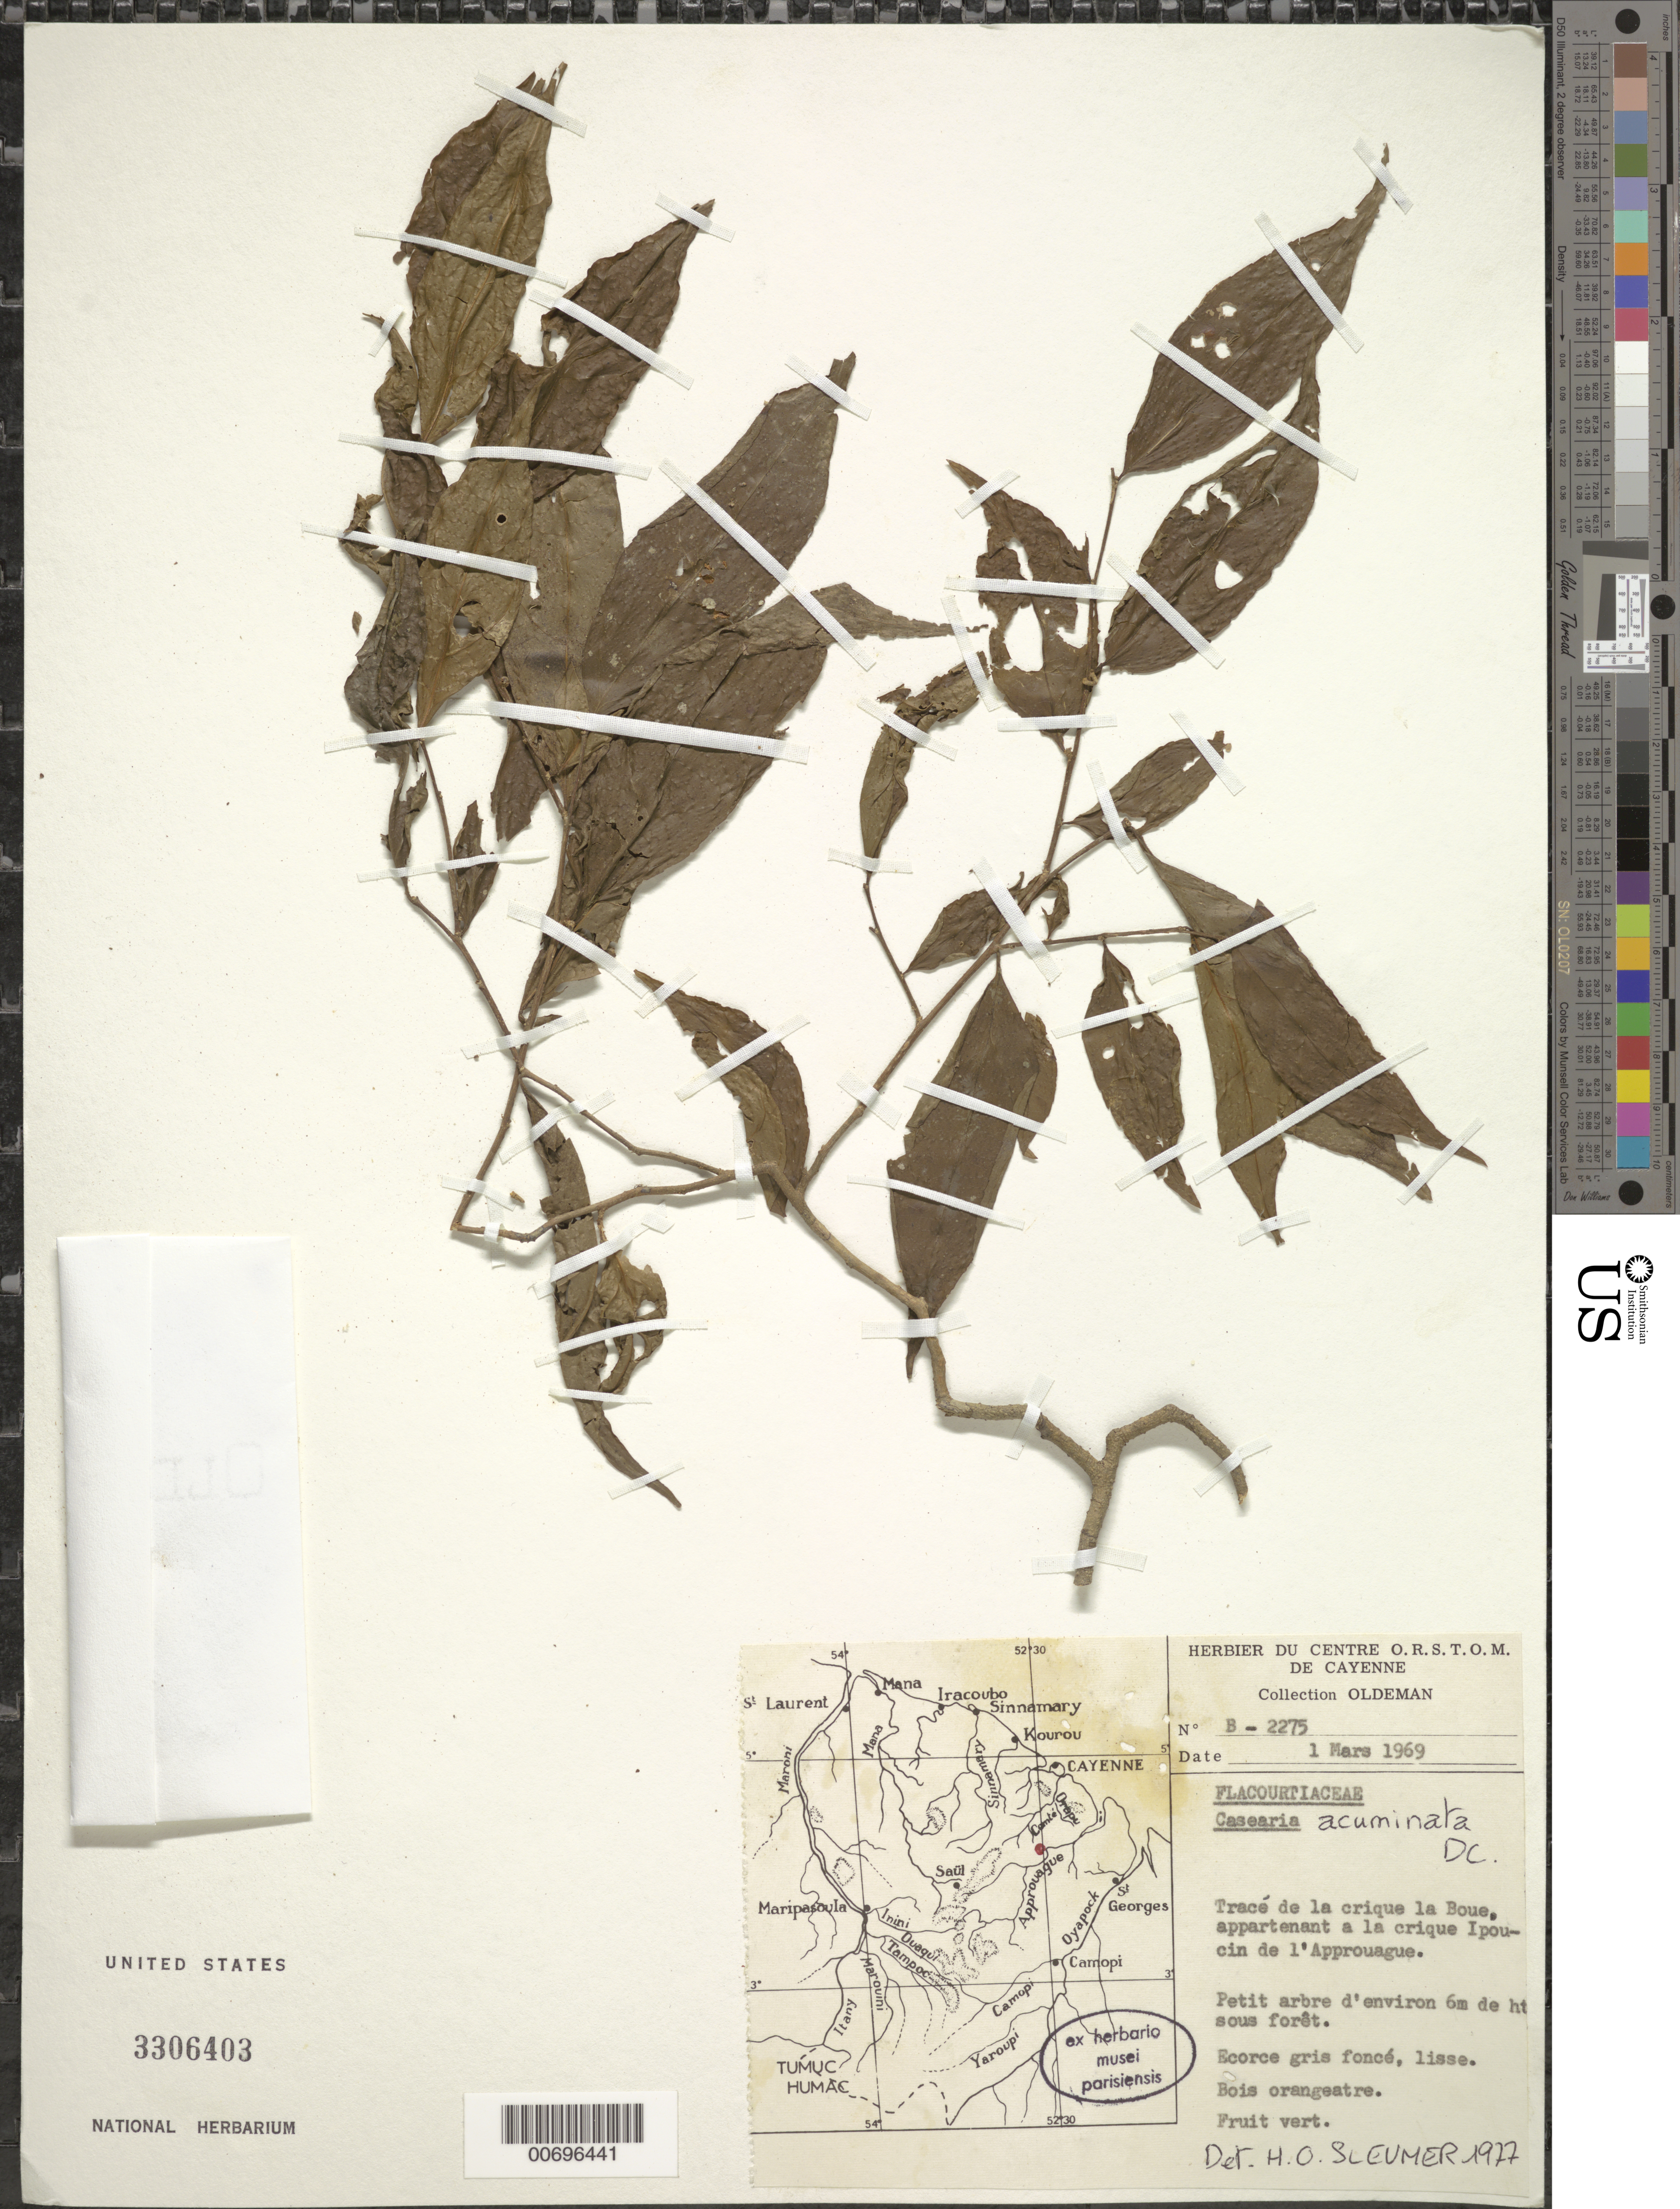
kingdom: Plantae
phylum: Tracheophyta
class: Magnoliopsida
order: Malpighiales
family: Salicaceae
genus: Casearia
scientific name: Casearia acuminata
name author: DC.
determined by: Sleumer, H. O.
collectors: R. Oldeman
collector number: B 2275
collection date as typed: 1-Mar-69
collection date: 1969-03-01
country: French Guiana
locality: Crique la Boue, appartenant a la crique Ipoucin de l'Approuague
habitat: Forêt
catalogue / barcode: US 3306403